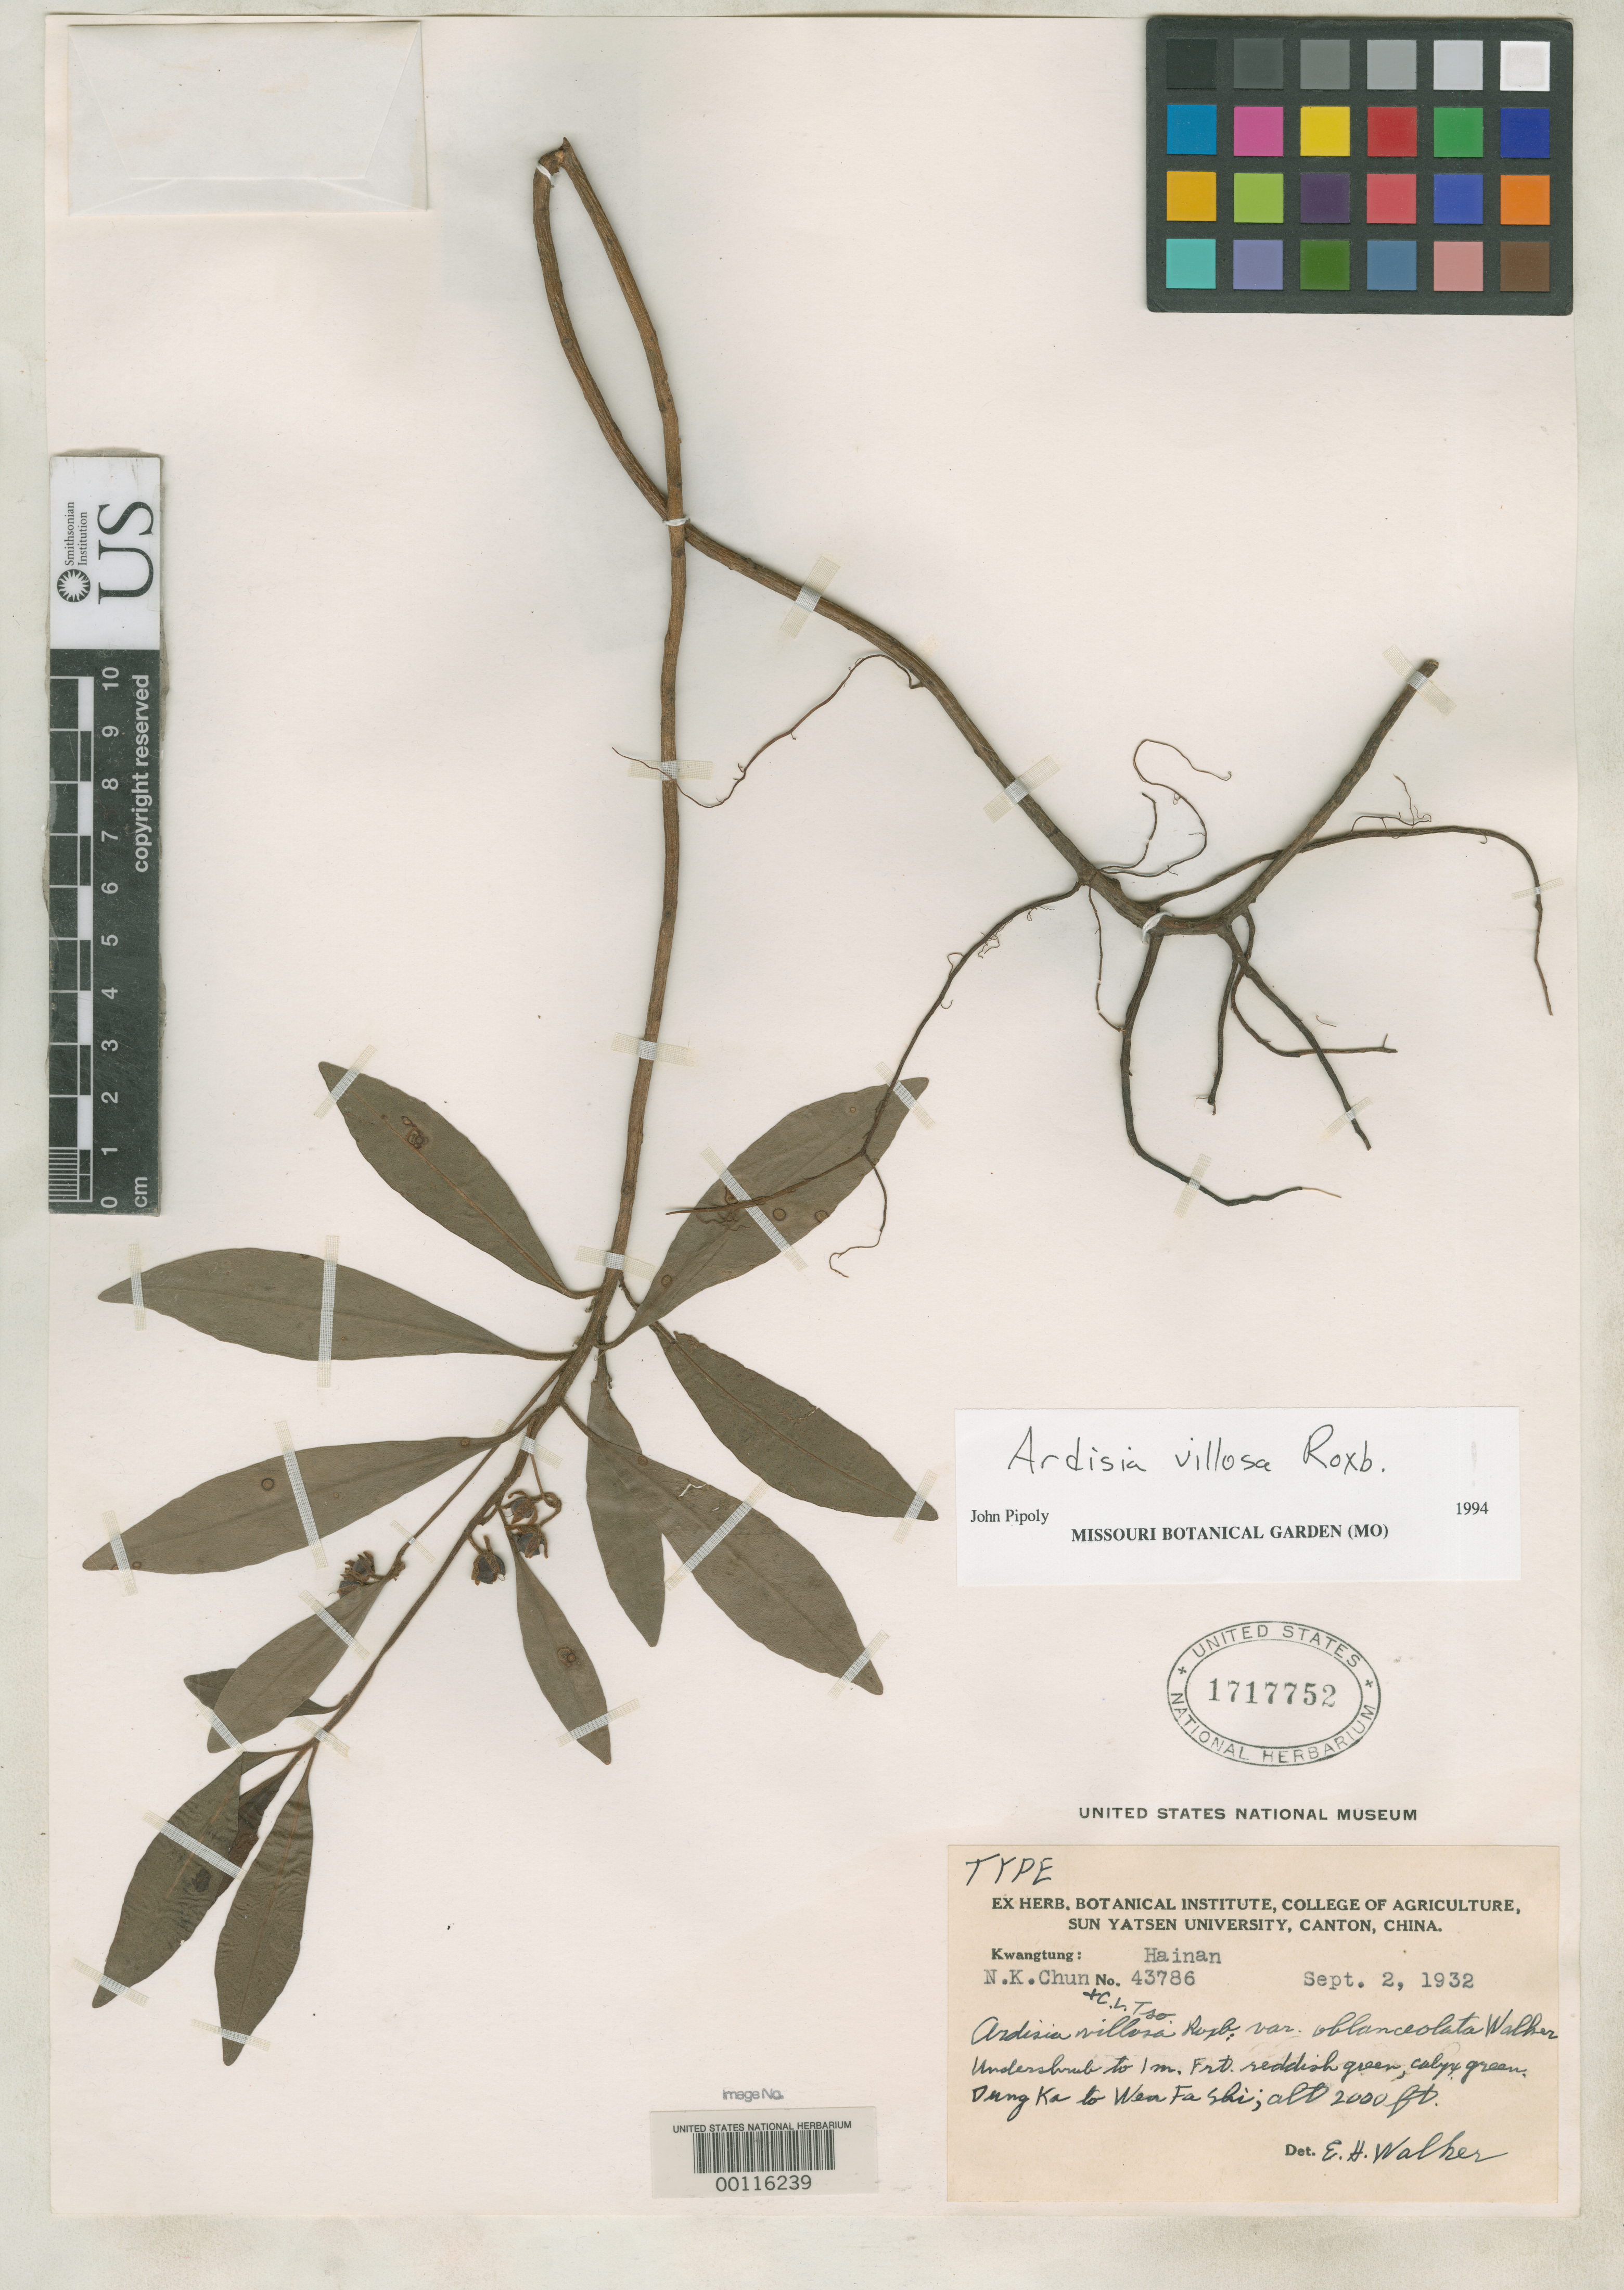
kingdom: Plantae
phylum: Tracheophyta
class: Magnoliopsida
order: Ericales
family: Primulaceae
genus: Ardisia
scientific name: Ardisia villosa var. oblanceolata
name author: E. Walker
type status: Holotype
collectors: N. K. Chun & C. Tso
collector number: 43786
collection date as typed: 02 Sep 1932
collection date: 1932-09-02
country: China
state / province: Hainan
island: Hainan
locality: Dung Ka to Wen Fashi.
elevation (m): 610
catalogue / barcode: US 1717752